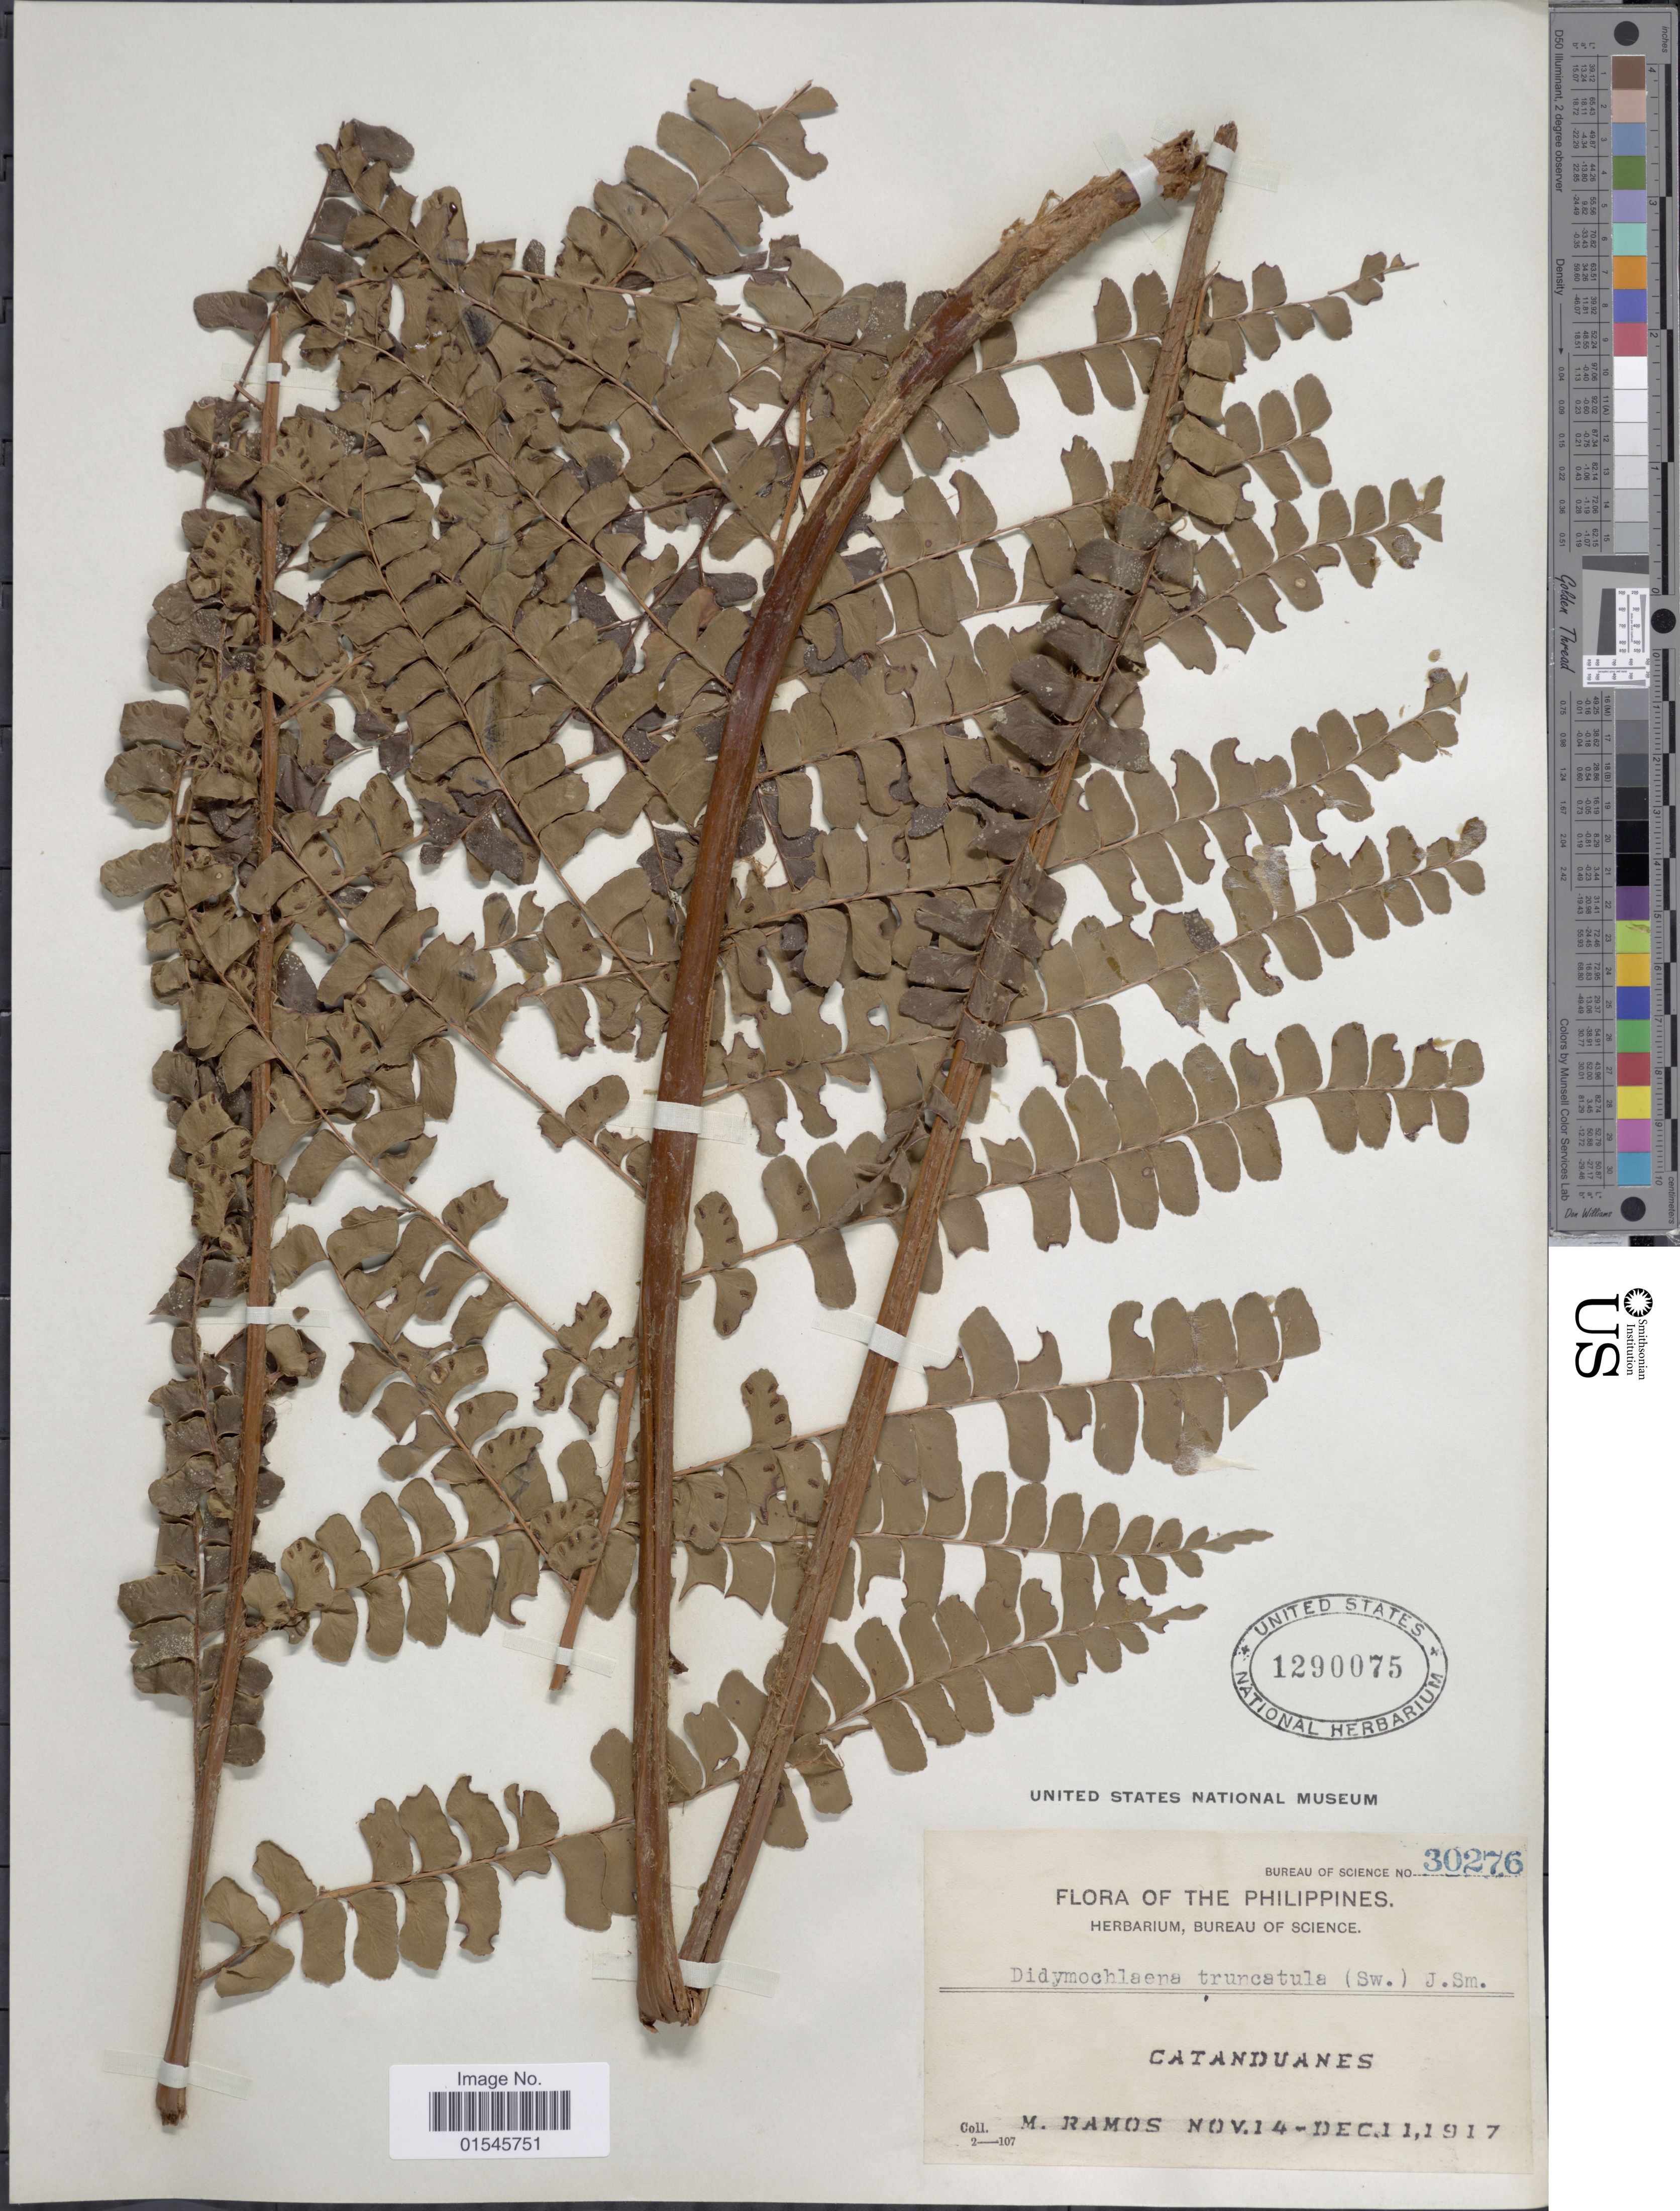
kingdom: Plantae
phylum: Tracheophyta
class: Polypodiopsida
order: Polypodiales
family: Didymochlaenaceae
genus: Didymochlaena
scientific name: Didymochlaena truncatula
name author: (Sw.) J. Sm.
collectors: M. Ramos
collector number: Bureau of Science 30276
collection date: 1917-11-14/1917-12-01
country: Philippines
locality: Catanduanes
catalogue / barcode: US 1290075